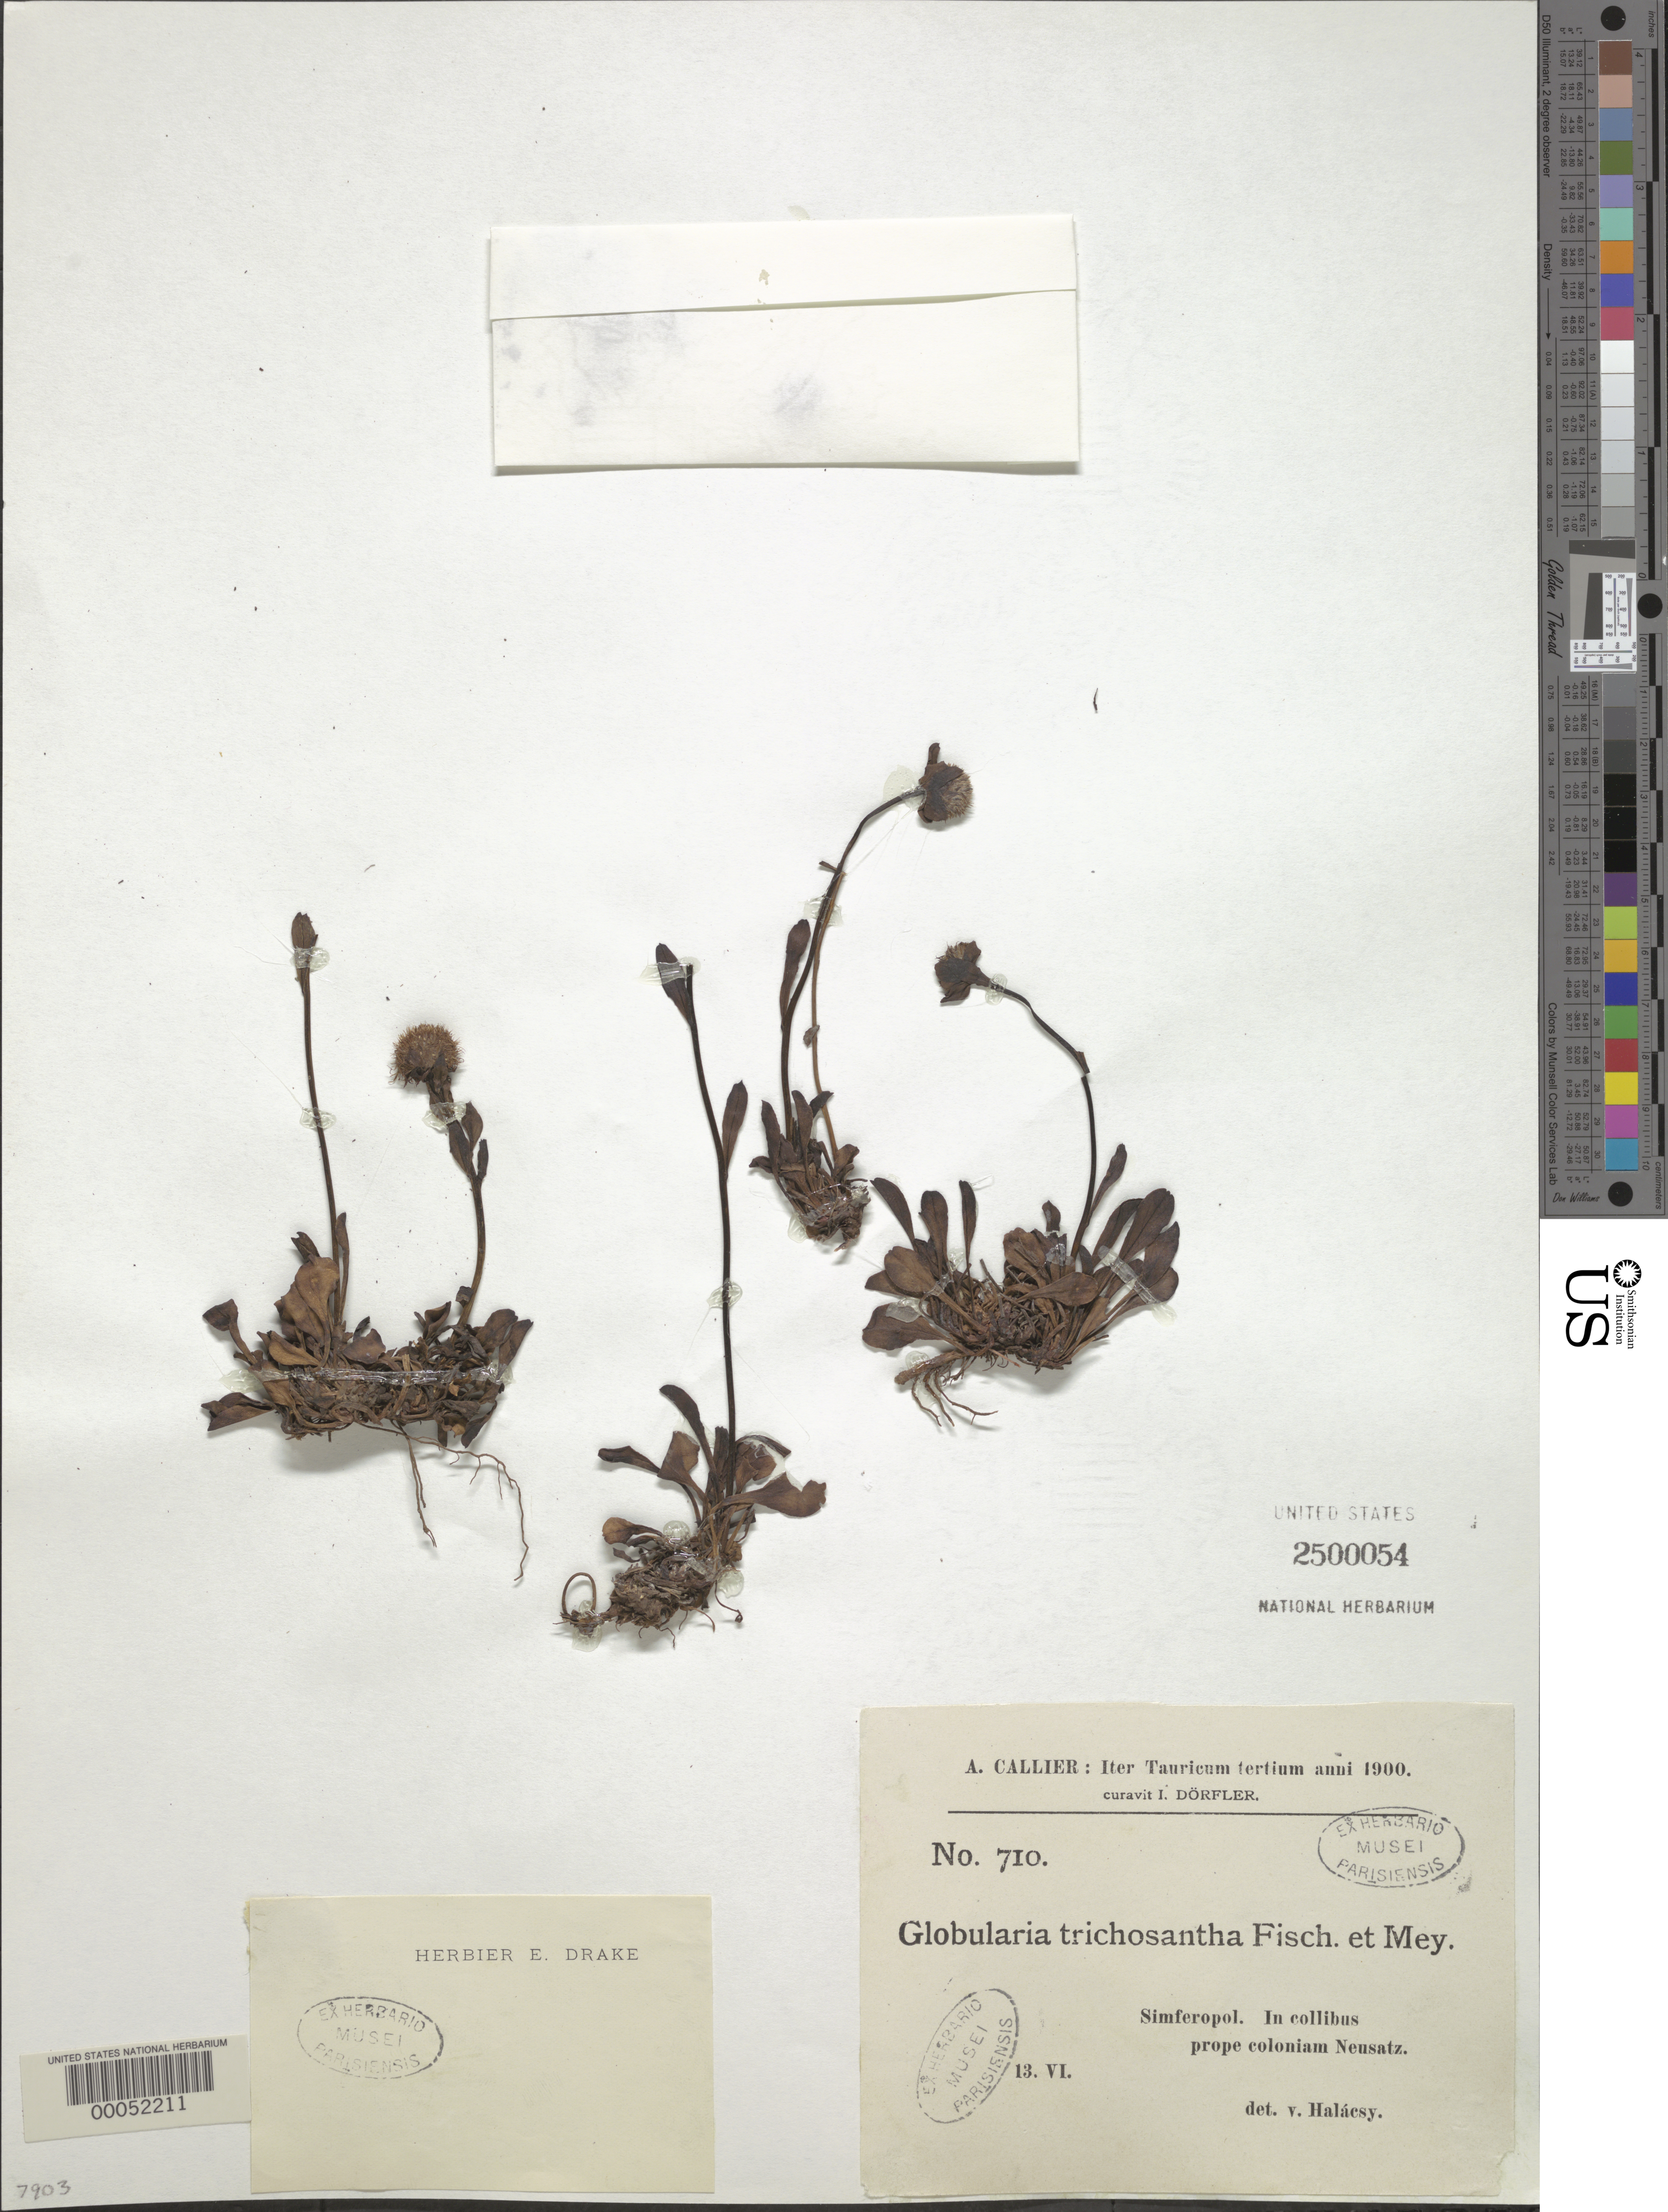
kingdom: Plantae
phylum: Tracheophyta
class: Magnoliopsida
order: Lamiales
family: Plantaginaceae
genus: Globularia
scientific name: Globularia trichosantha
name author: Fisch. & C.A. Mey.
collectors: E. von Halacsy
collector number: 710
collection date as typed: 13 Jun 1900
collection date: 1900-06-13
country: Ukraine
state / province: Crimea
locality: Simferopol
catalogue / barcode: US 2500054